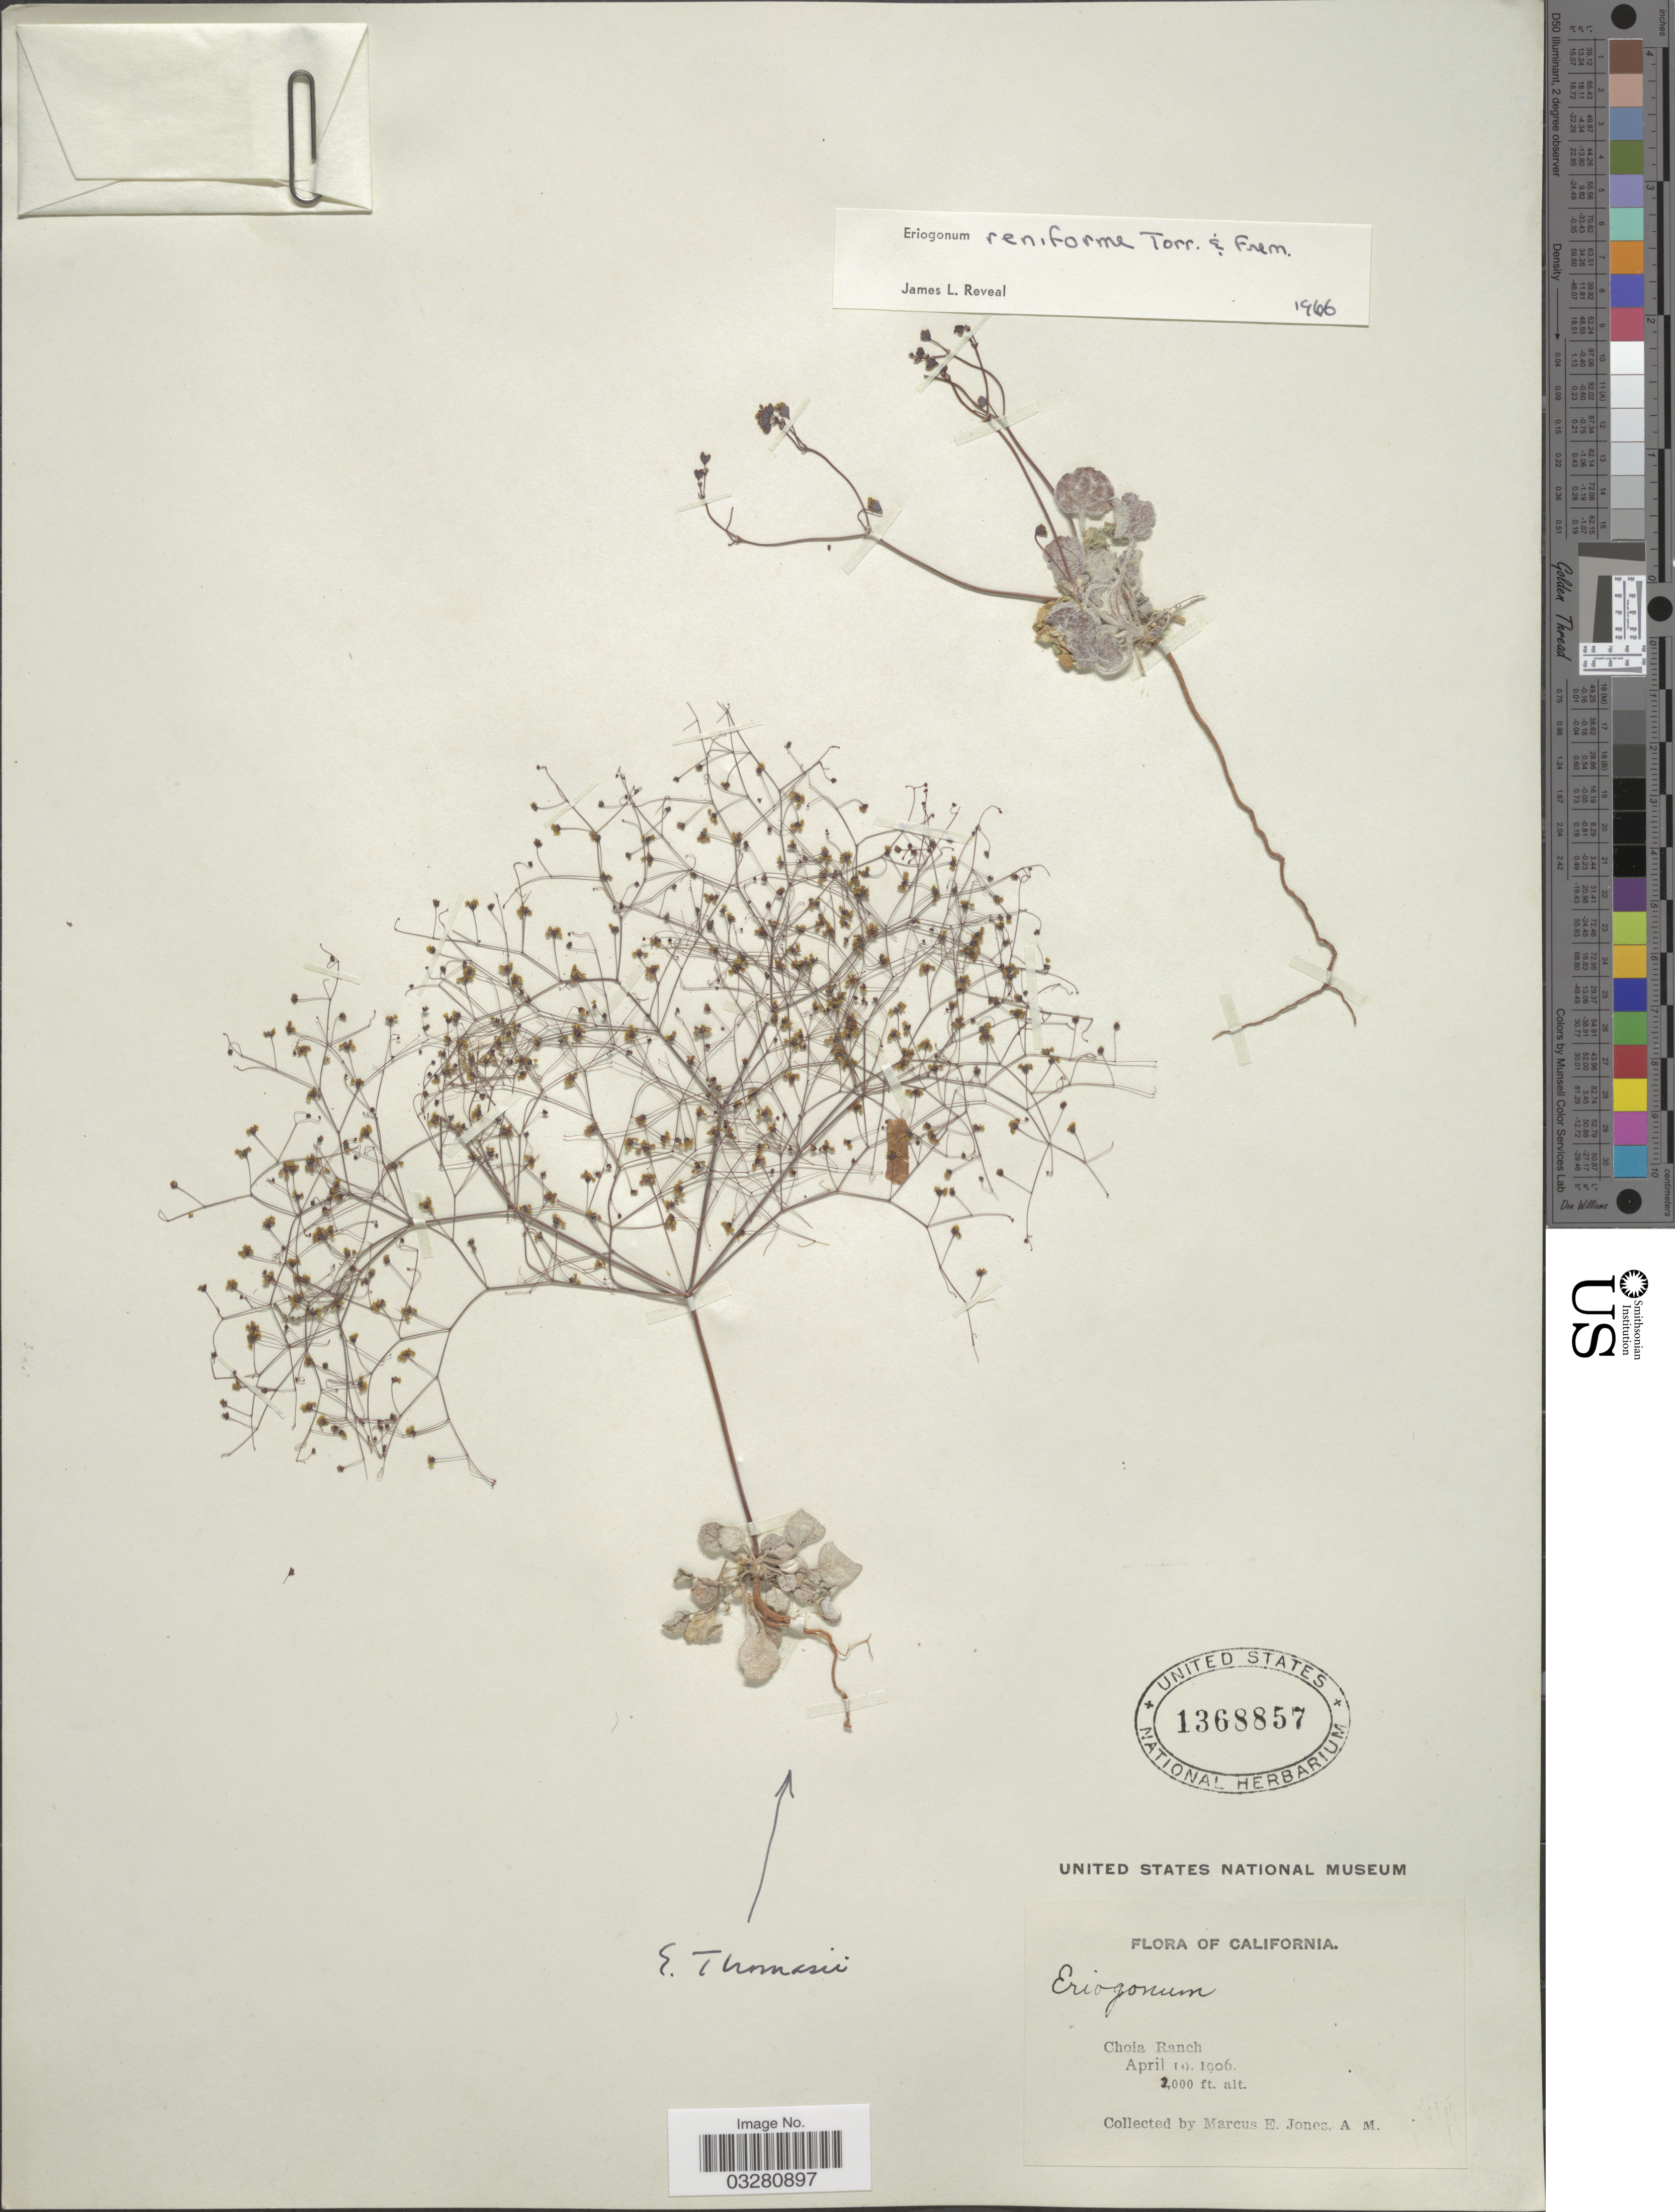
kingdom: Plantae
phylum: Tracheophyta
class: Magnoliopsida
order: Caryophyllales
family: Polygonaceae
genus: Eriogonum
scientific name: Eriogonum thomasii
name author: Torr.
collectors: M. E. Jones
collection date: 1906-04-19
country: United States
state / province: California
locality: Choia Ranch.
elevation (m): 610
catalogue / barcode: US 1368857